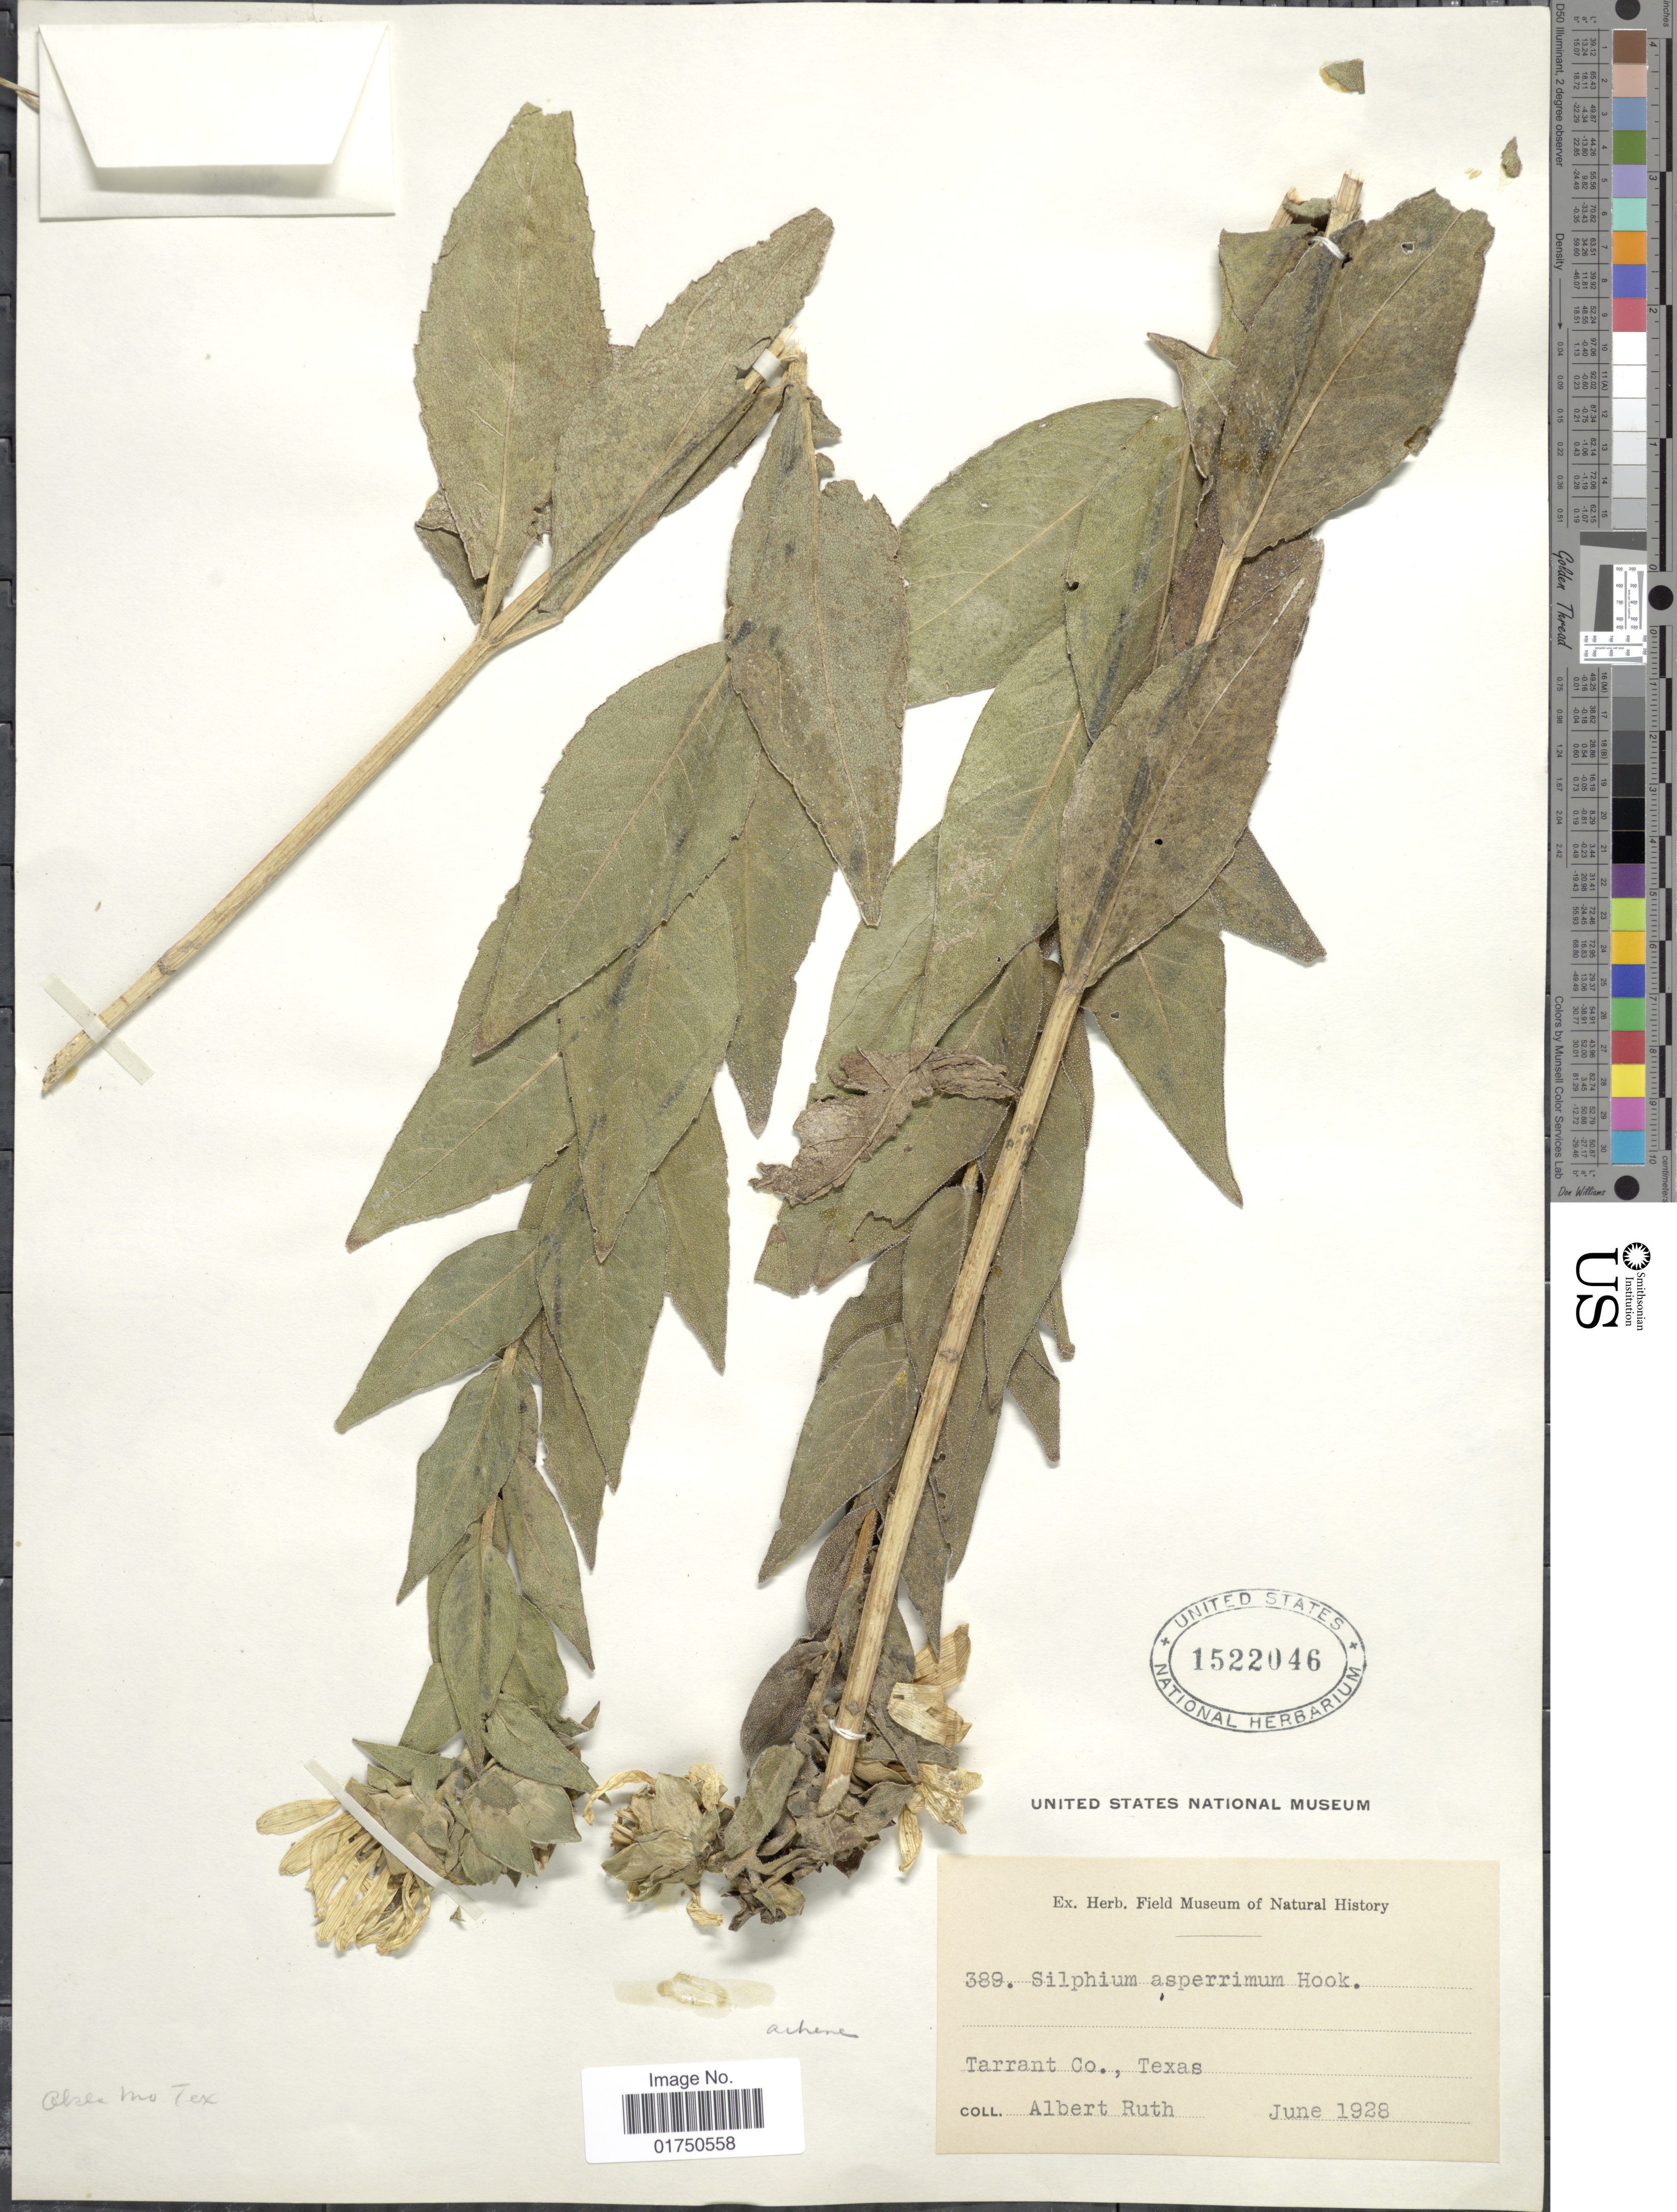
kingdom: Plantae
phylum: Tracheophyta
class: Magnoliopsida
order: Asterales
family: Asteraceae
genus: Silphium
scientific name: Silphium asperrimum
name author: Hook.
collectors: A. Ruth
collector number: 389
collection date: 1928-06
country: United States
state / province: Texas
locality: Tarrant Co., Texas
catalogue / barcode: US 1522046